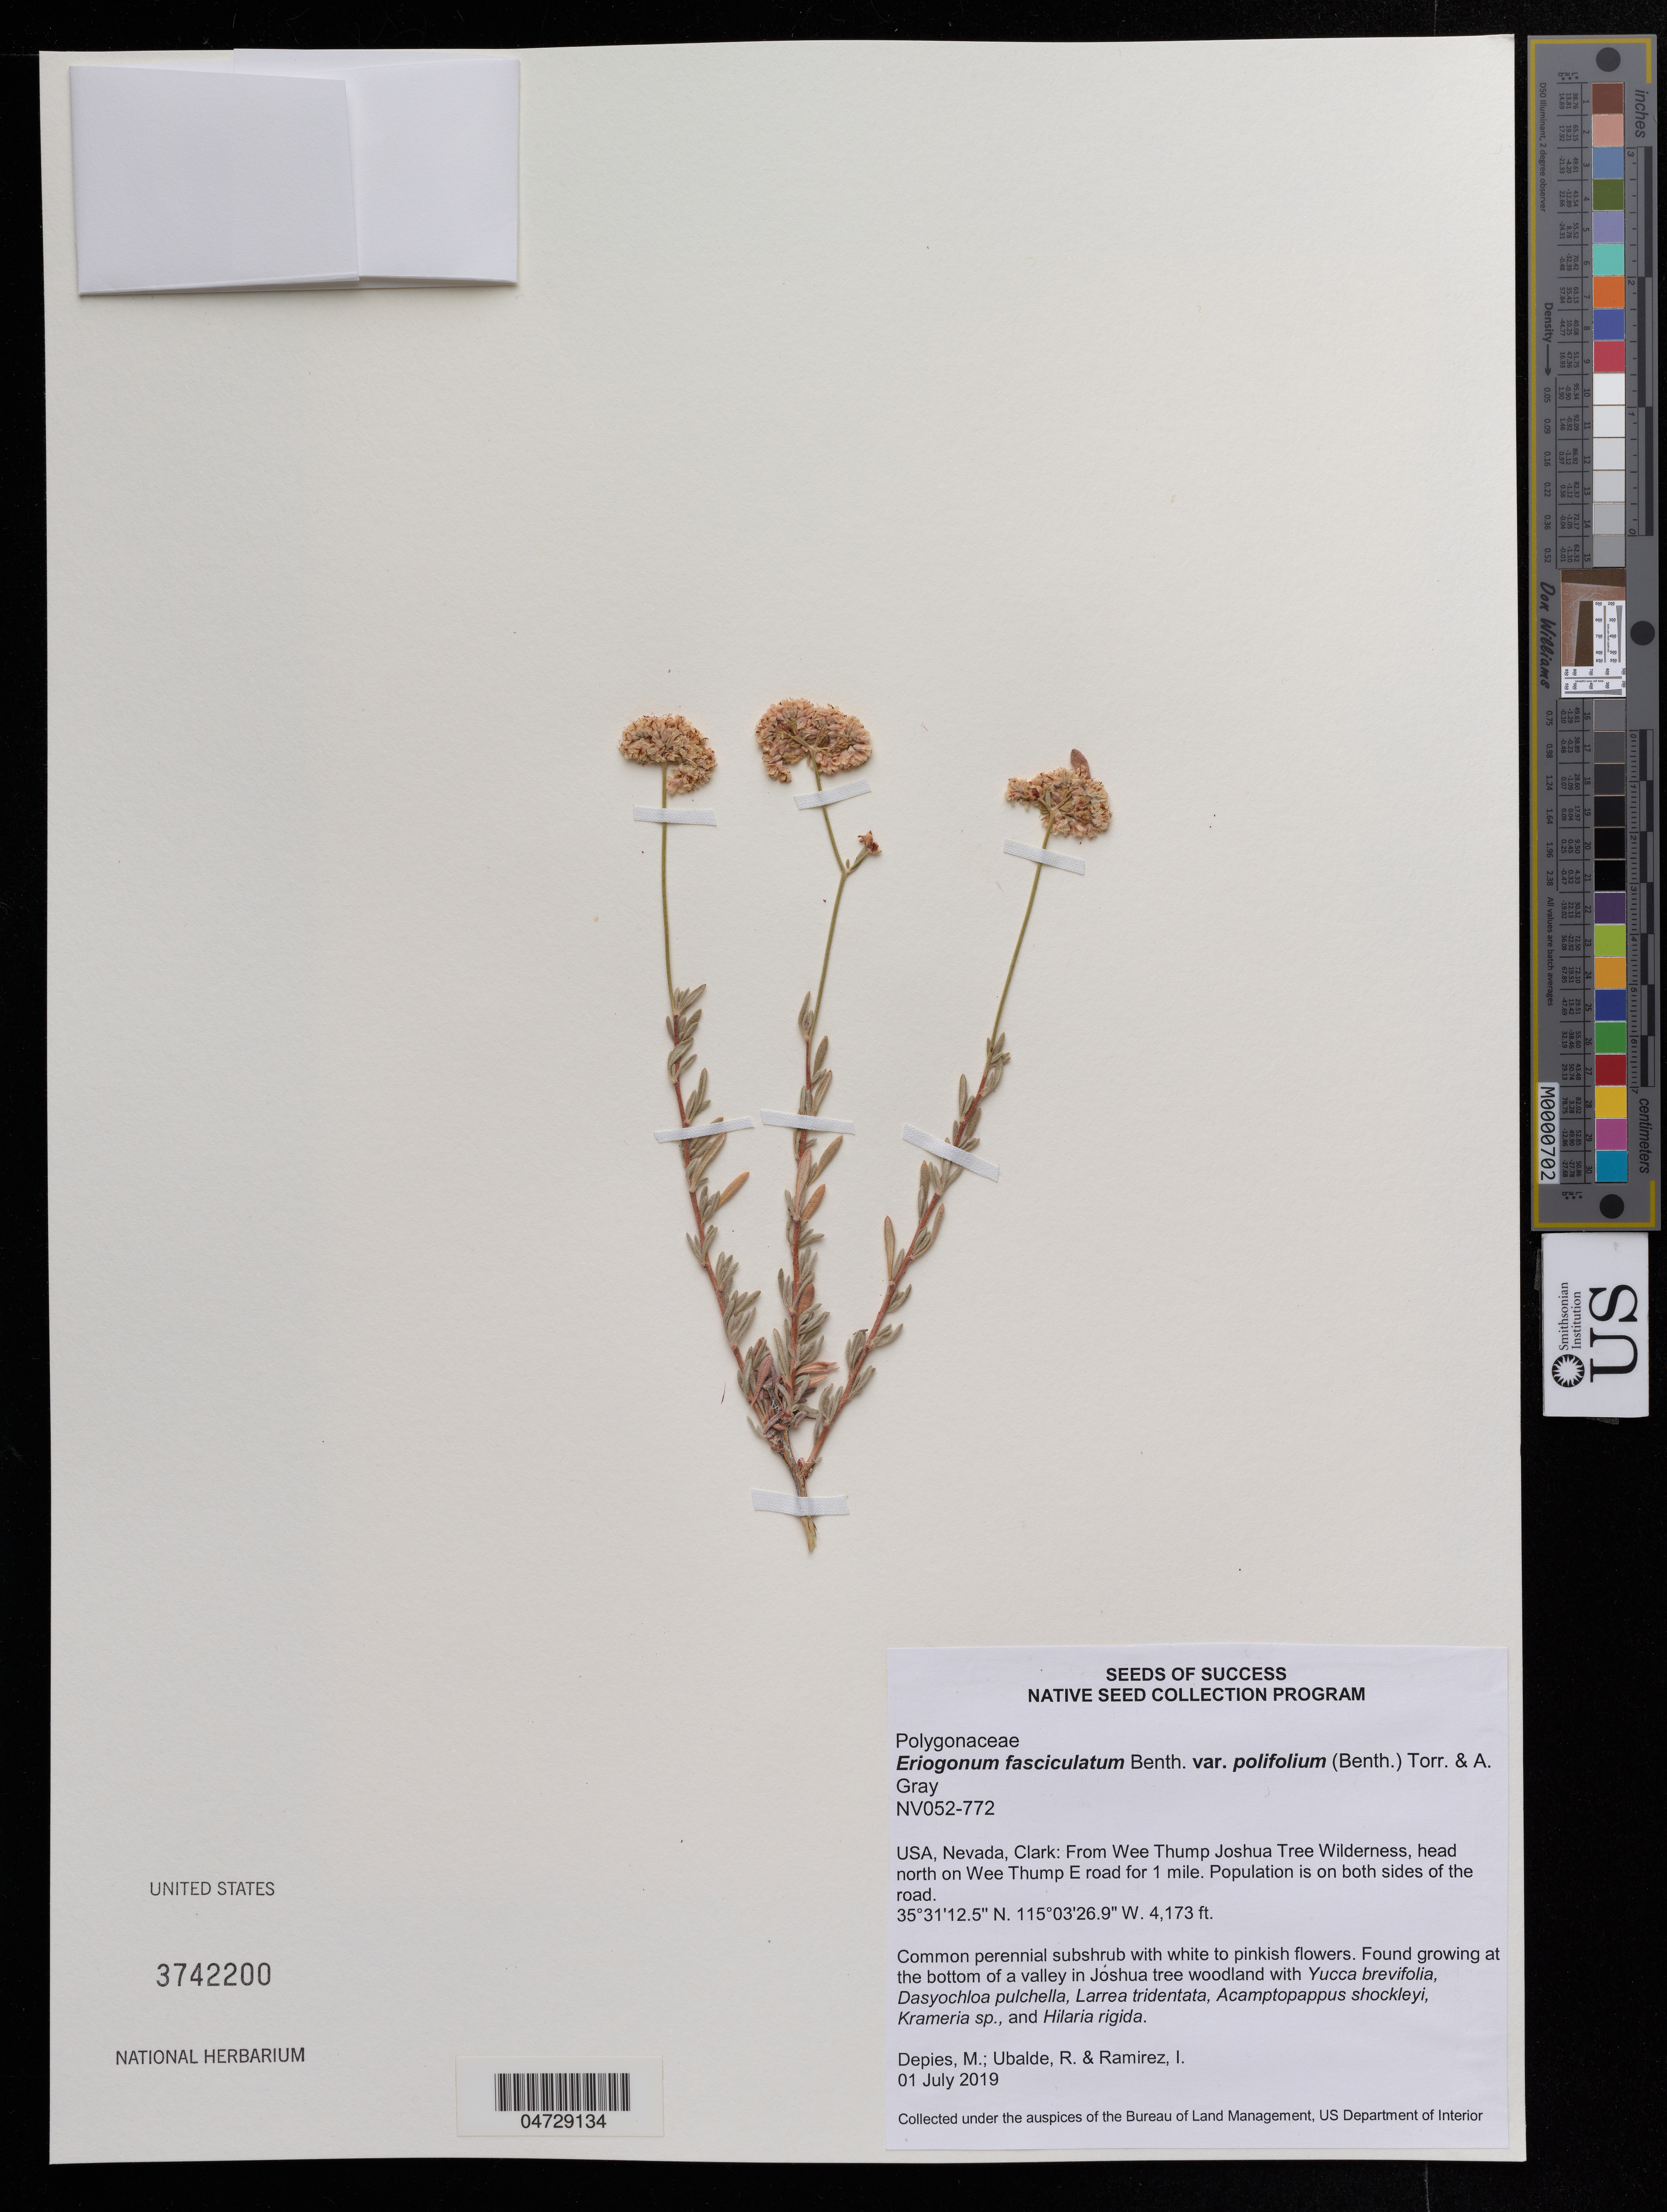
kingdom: Plantae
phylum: Tracheophyta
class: Magnoliopsida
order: Caryophyllales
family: Polygonaceae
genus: Eriogonum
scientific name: Eriogonum fasciculatum var. polifolium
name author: (Benth.) Torr. & A. Gray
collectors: M. Depies, R. Ubalde & I. Ramírez M.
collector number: NV052-772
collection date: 2019-07-01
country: United States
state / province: Nevada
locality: Clark: From Wee Thump Joshua Tree Wilderness, head north on Wee Thump E road for 1 mile.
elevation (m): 1272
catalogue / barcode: US 3742200